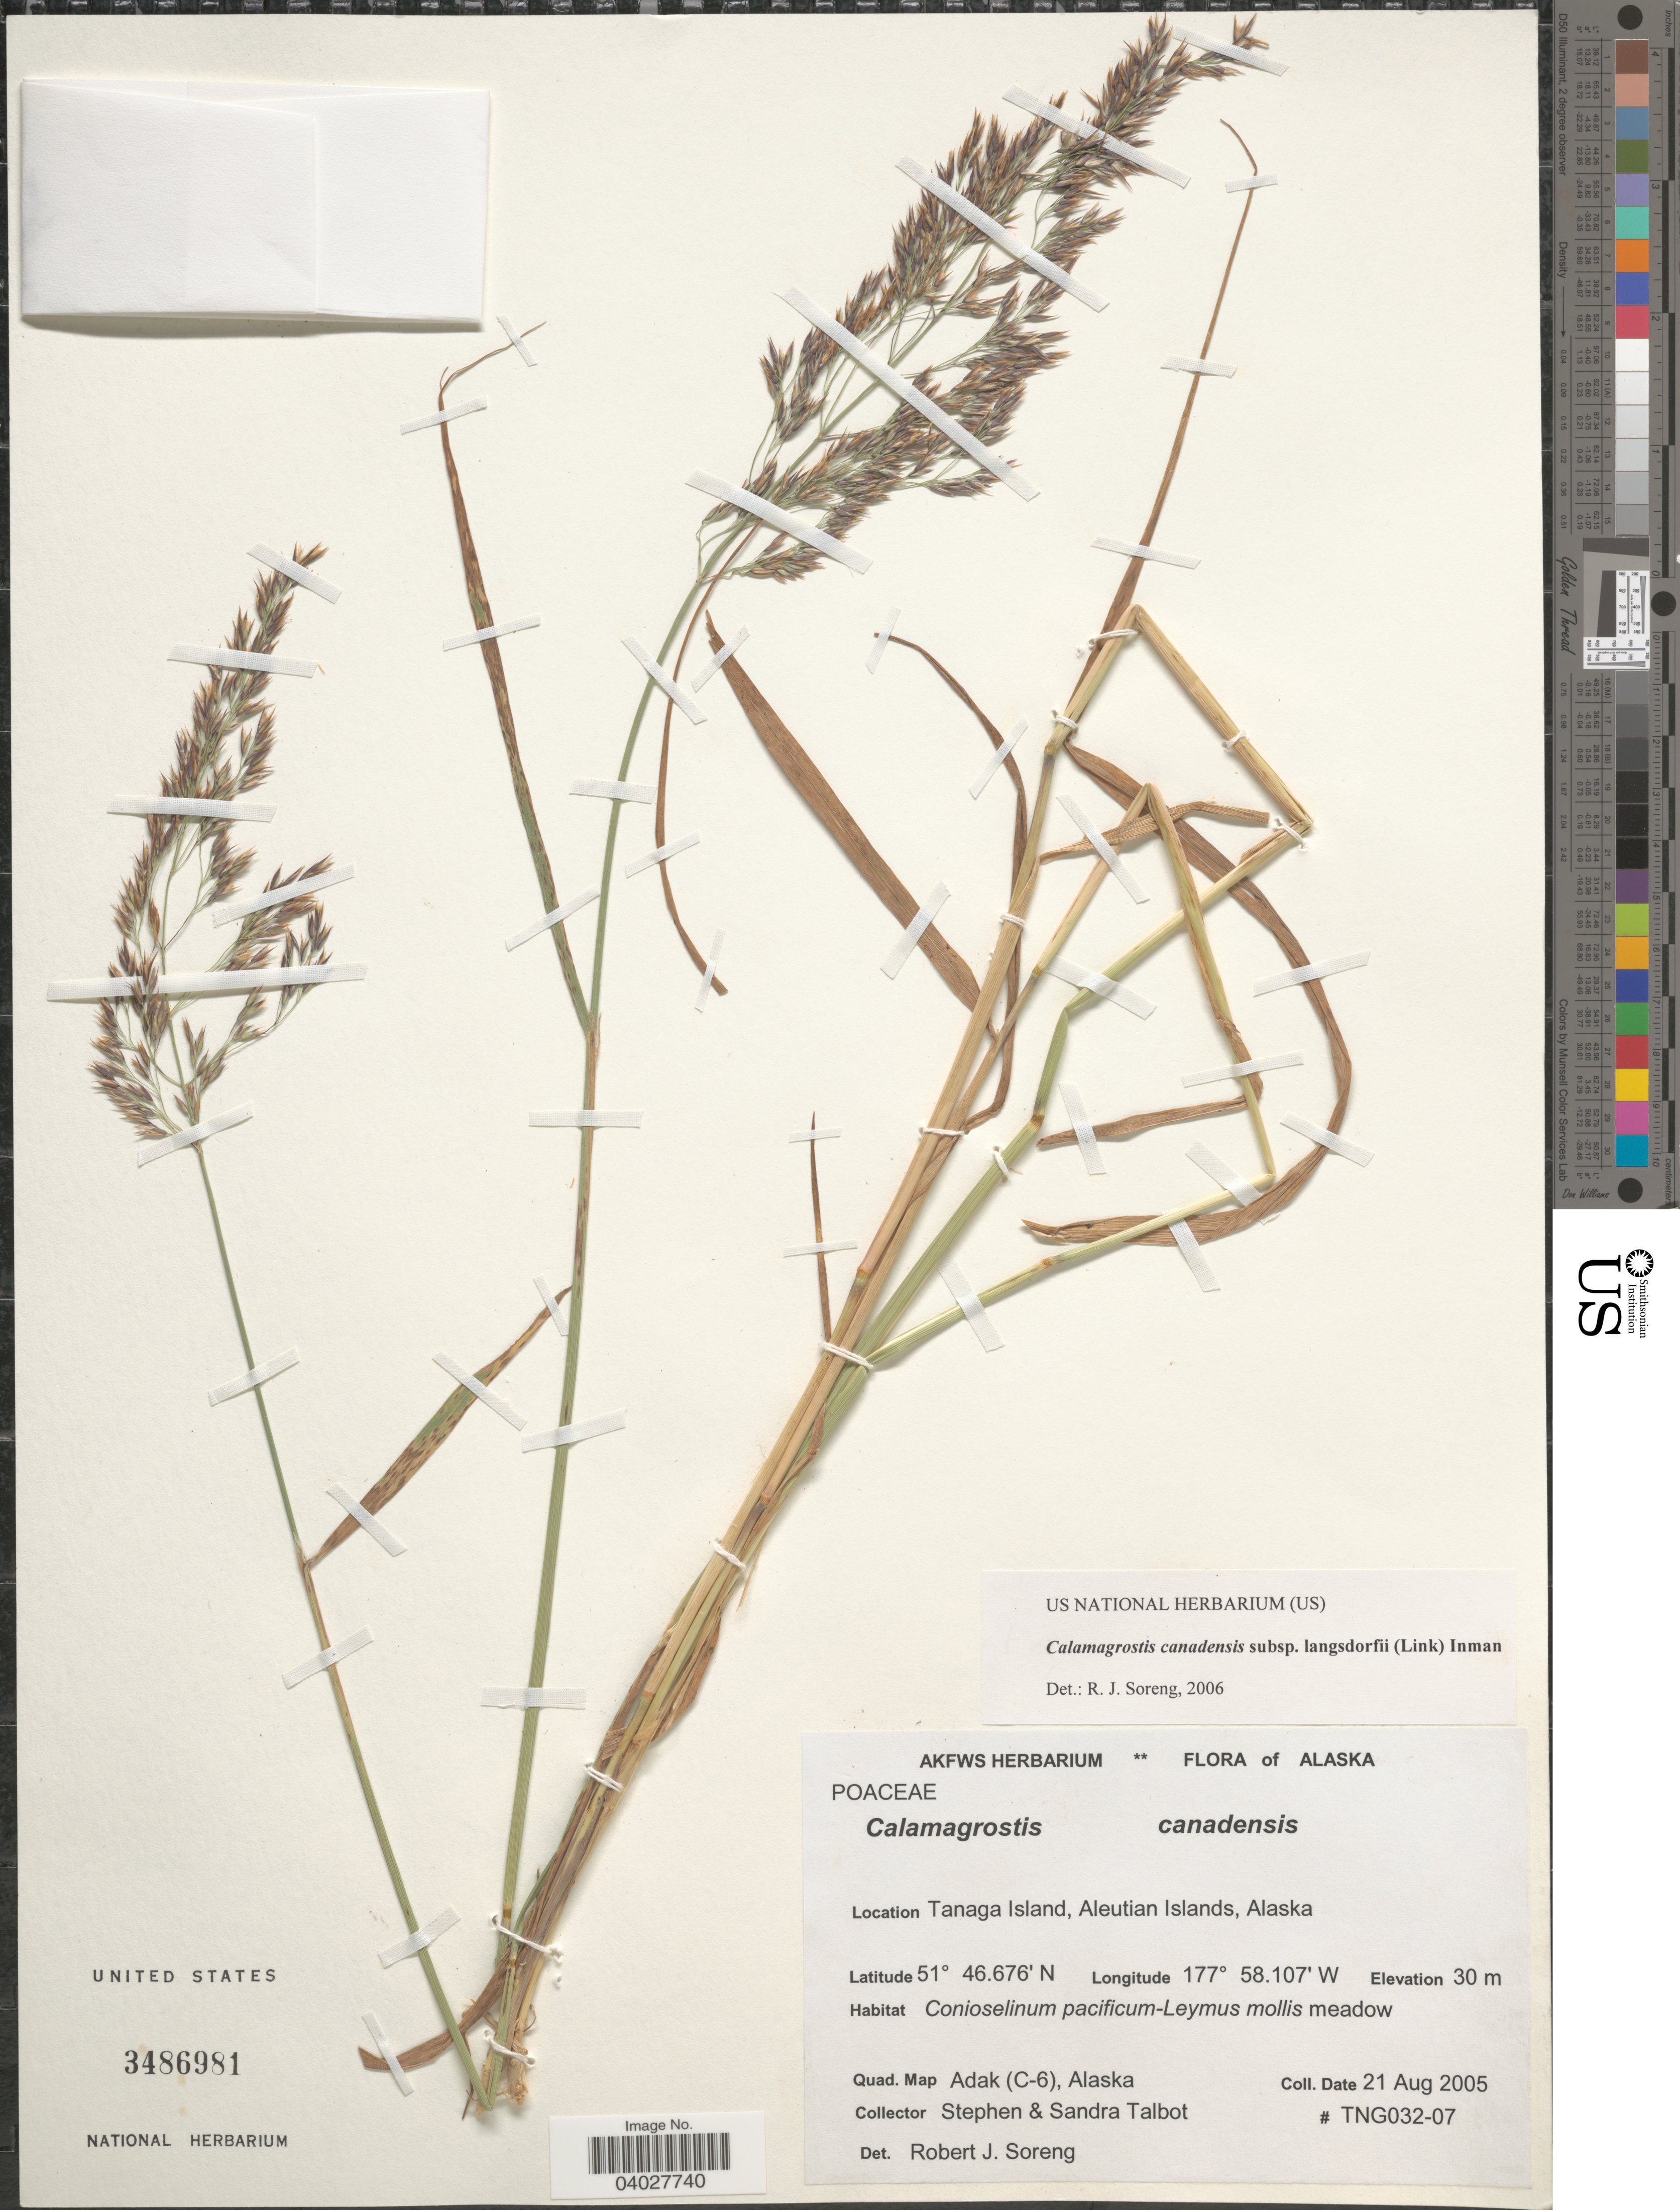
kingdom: Plantae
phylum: Tracheophyta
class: Liliopsida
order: Poales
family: Poaceae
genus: Calamagrostis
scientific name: Calamagrostis canadensis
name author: (Michx.) P. Beauv.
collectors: S. S. Talbot & S. Talbot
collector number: TNG032-07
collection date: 2005-08-21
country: United States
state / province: Alaska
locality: Tanaga Island, Aleutian Islands. Quad. Map Adak (C-6).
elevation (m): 30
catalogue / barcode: US 3486981